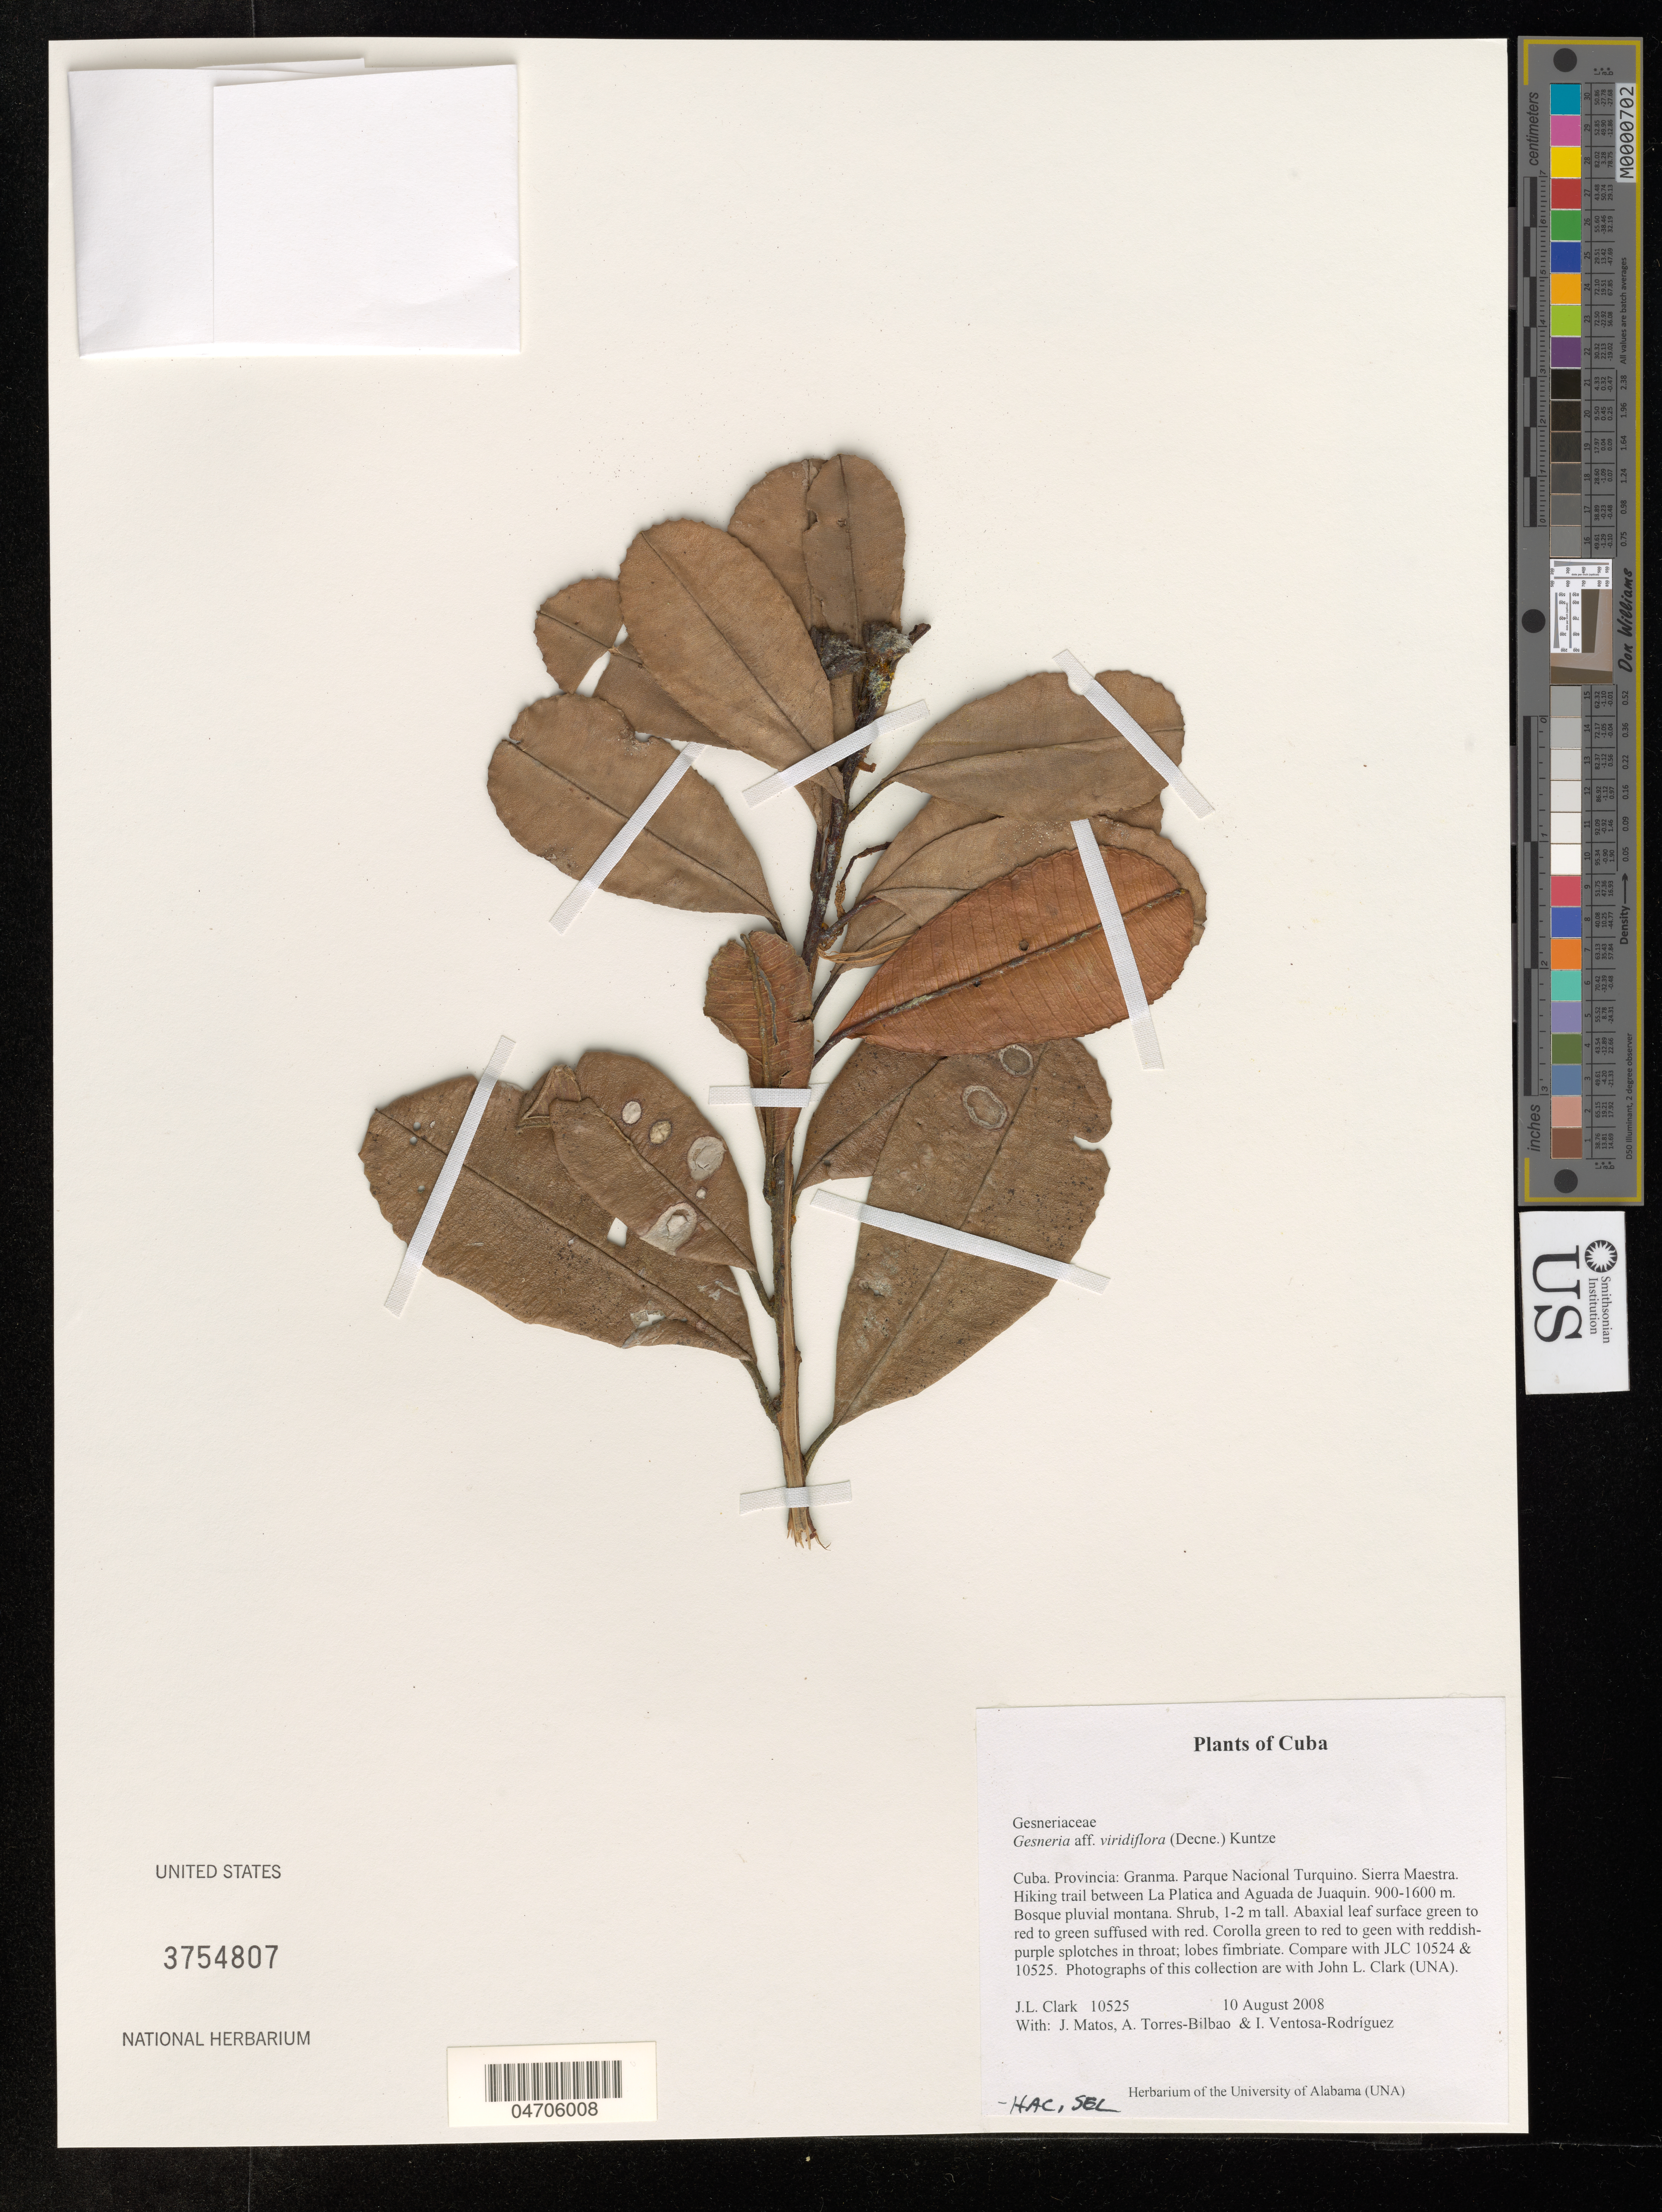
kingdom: Plantae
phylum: Tracheophyta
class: Magnoliopsida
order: Lamiales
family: Gesneriaceae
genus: Gesneria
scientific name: Gesneria viridiflora var. obovata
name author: C.V. Morton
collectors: J. L. Clark, J. Matos, A. Torres-Bilbao & I. Ventosa-Rodríquez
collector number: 10525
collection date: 2008-08-10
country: Cuba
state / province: Granma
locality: Parque Nacional Turquino. Sierra Maestra. Hiking trail between La Platica and Aguada de Juaquin.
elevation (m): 900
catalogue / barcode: US 3754807